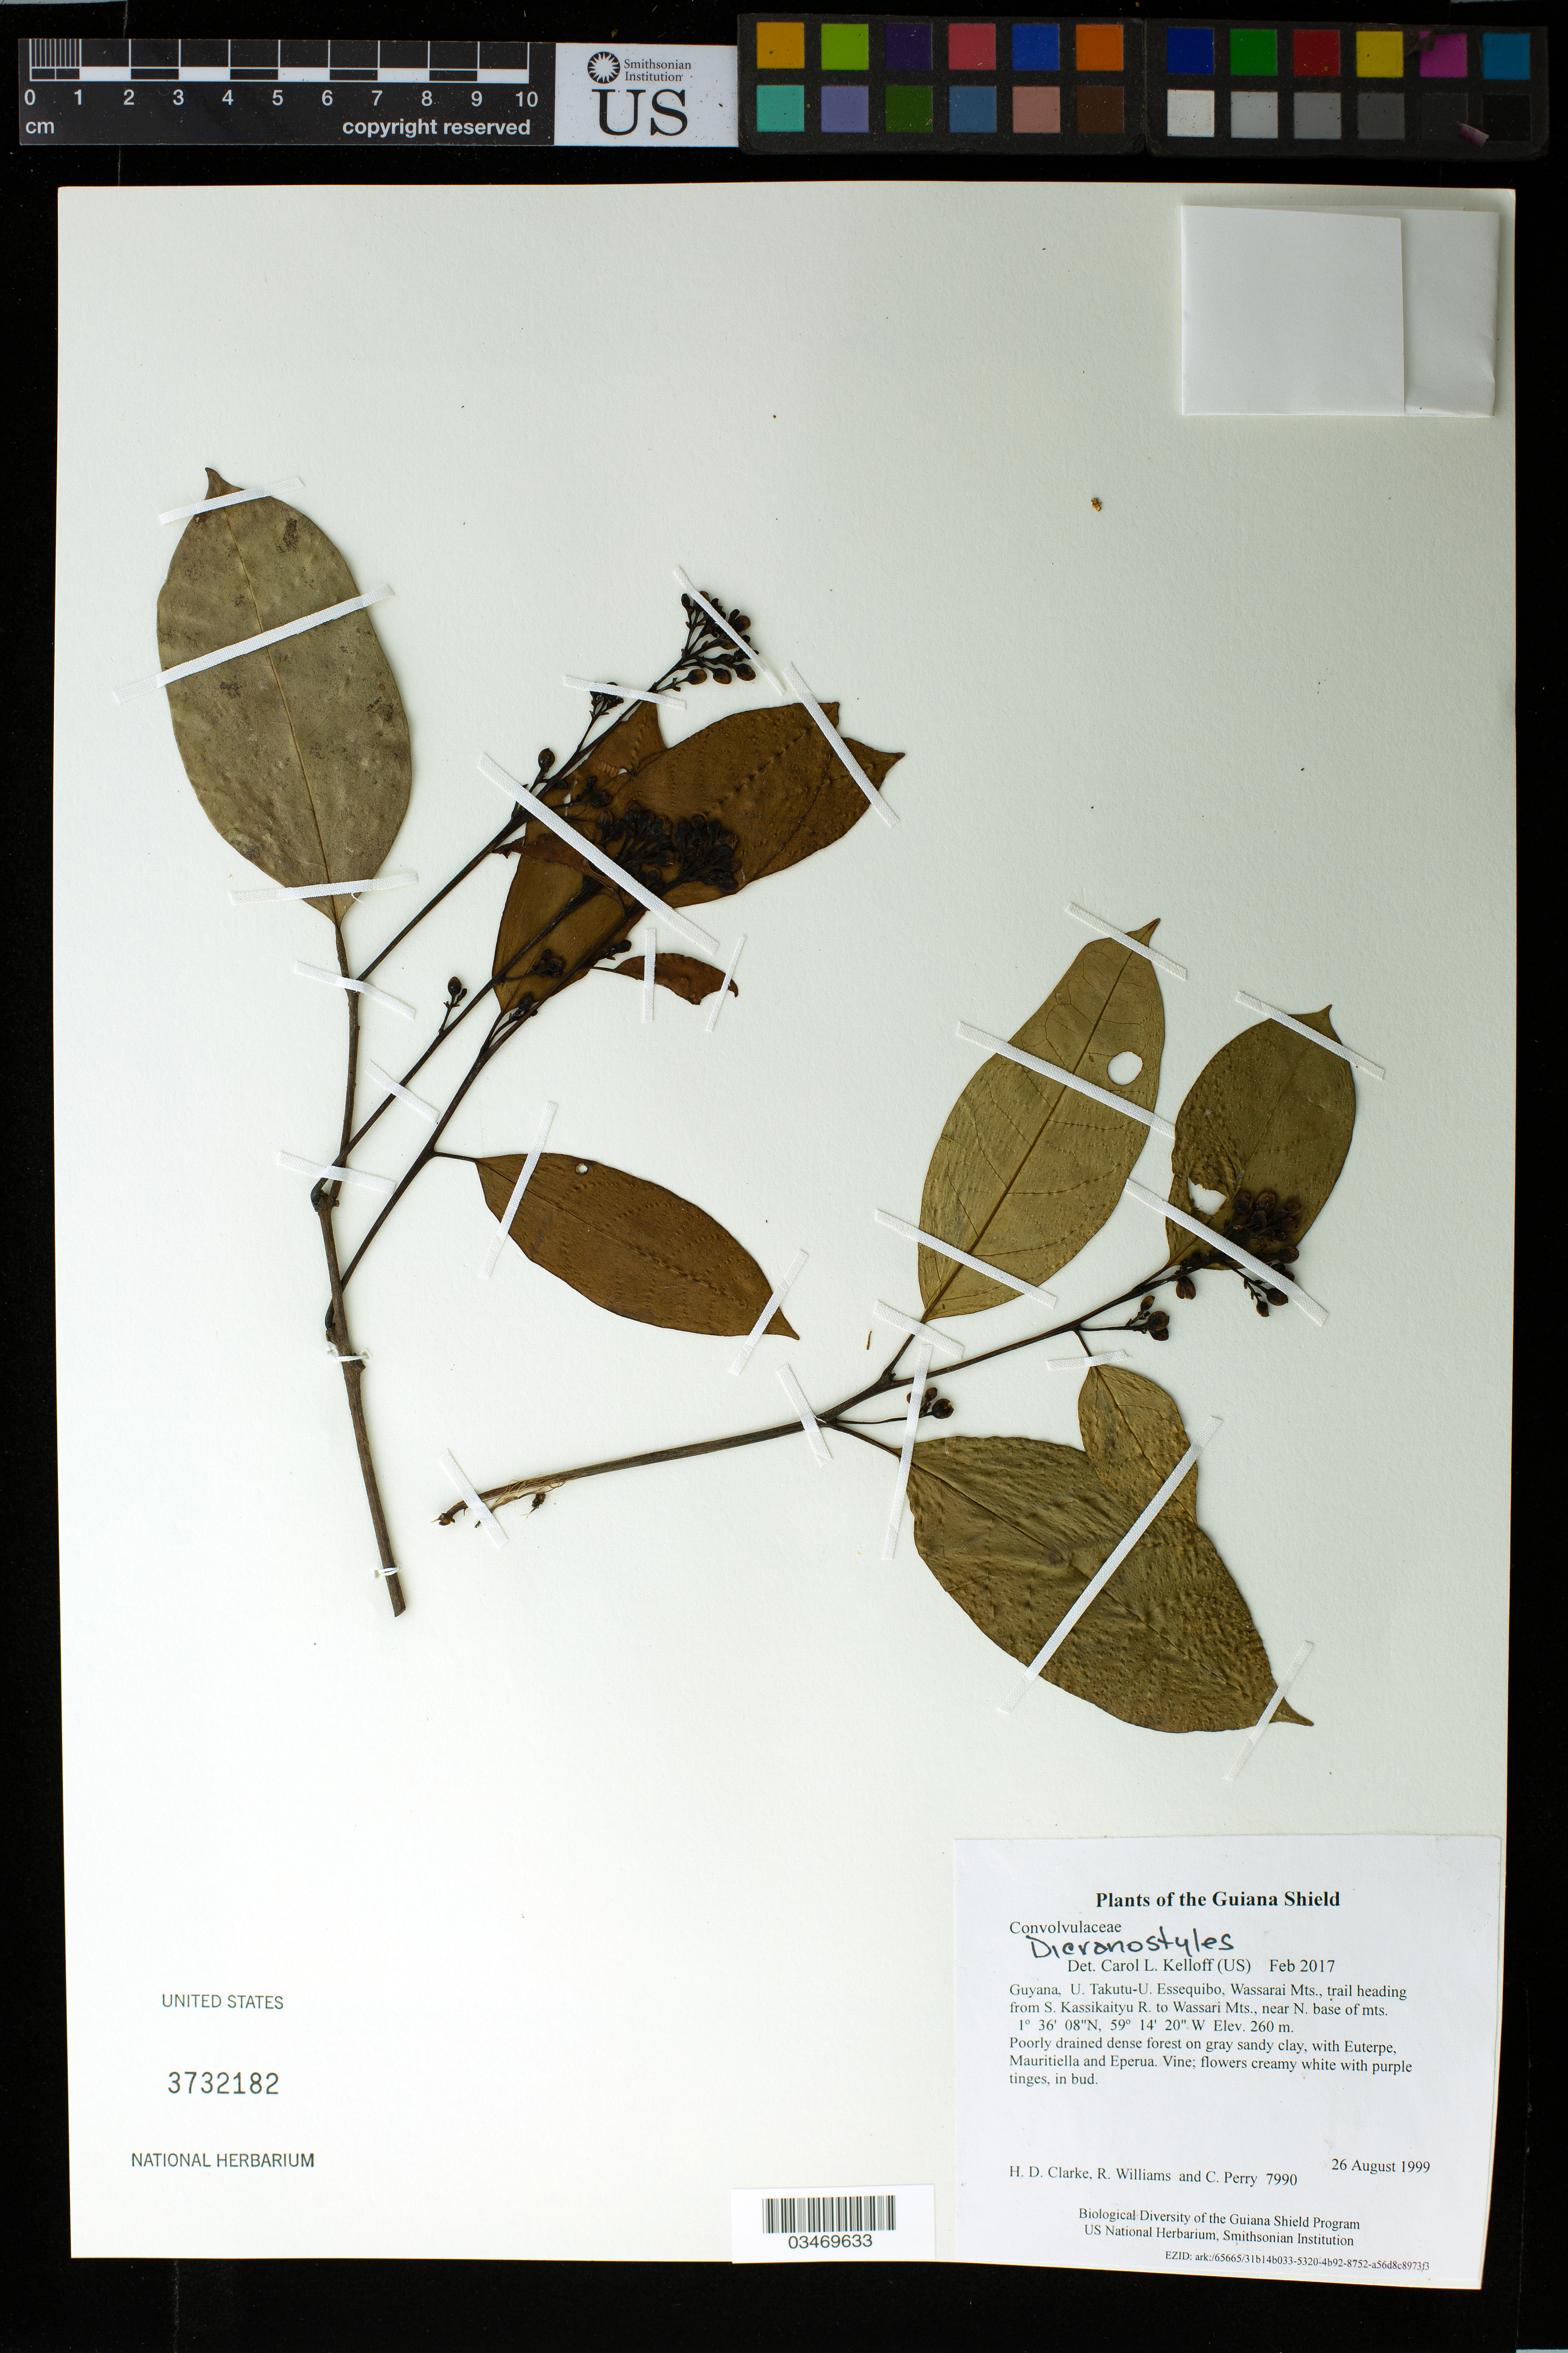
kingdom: Plantae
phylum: Tracheophyta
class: Magnoliopsida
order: Solanales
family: Convolvulaceae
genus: Dicranostyles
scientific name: Dicranostyles sp.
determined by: Kelloff, Carol L., (US), Smithsonian Institution - National Museum of Natural History (UNITED STATES)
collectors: H. D. Clarke, R. Williams & C. Perry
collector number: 7990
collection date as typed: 26 August 1999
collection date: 1999-08-26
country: Guyana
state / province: U. Takutu-U. Essequibo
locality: Wassarai Mts., trail heading from S. Kassikaityu R. to Wassari Mts., near N. base of mts.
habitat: Poorly drained dense forest on gray sandy clay, with Euterpe, Mauritiella and Eperua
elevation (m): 260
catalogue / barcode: US 3732182